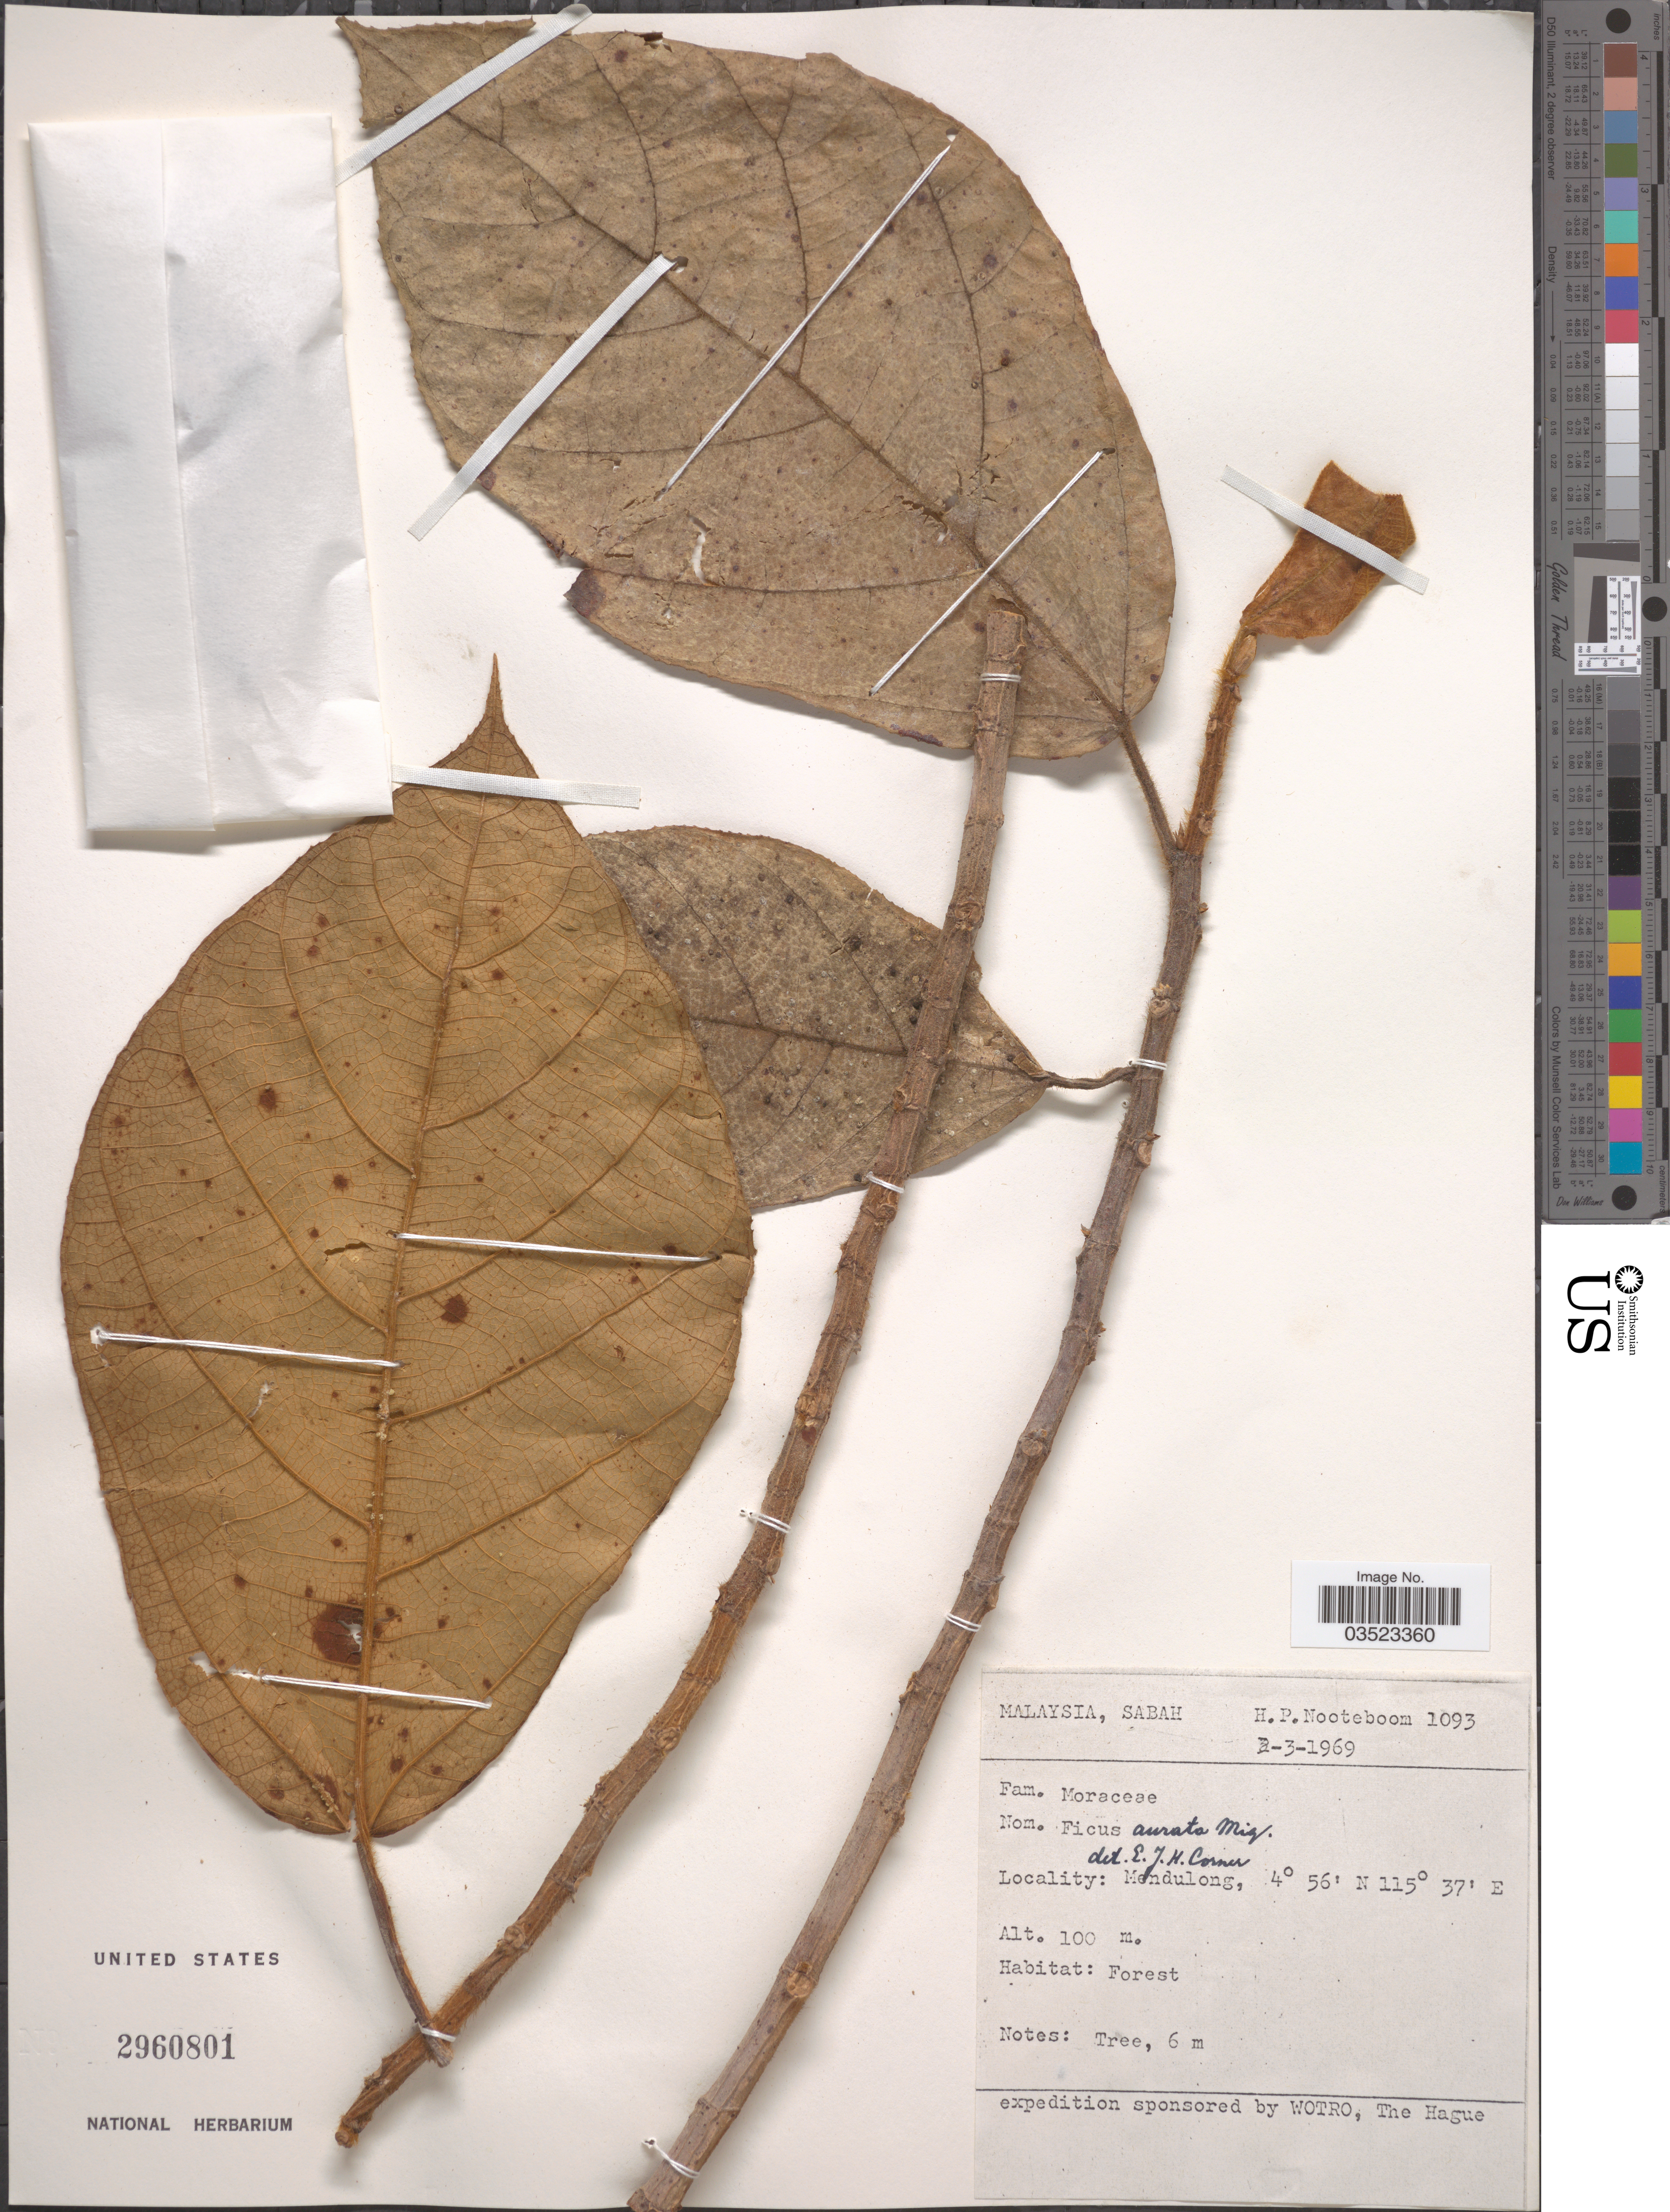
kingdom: Plantae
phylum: Tracheophyta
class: Magnoliopsida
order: Rosales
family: Moraceae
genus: Ficus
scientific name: Ficus aurata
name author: (Miq.) Miq.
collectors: H. P. Nooteboom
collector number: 1093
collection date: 1969-03-02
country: Malaysia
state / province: Sabah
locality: Mendulong.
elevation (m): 100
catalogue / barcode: US 2960801